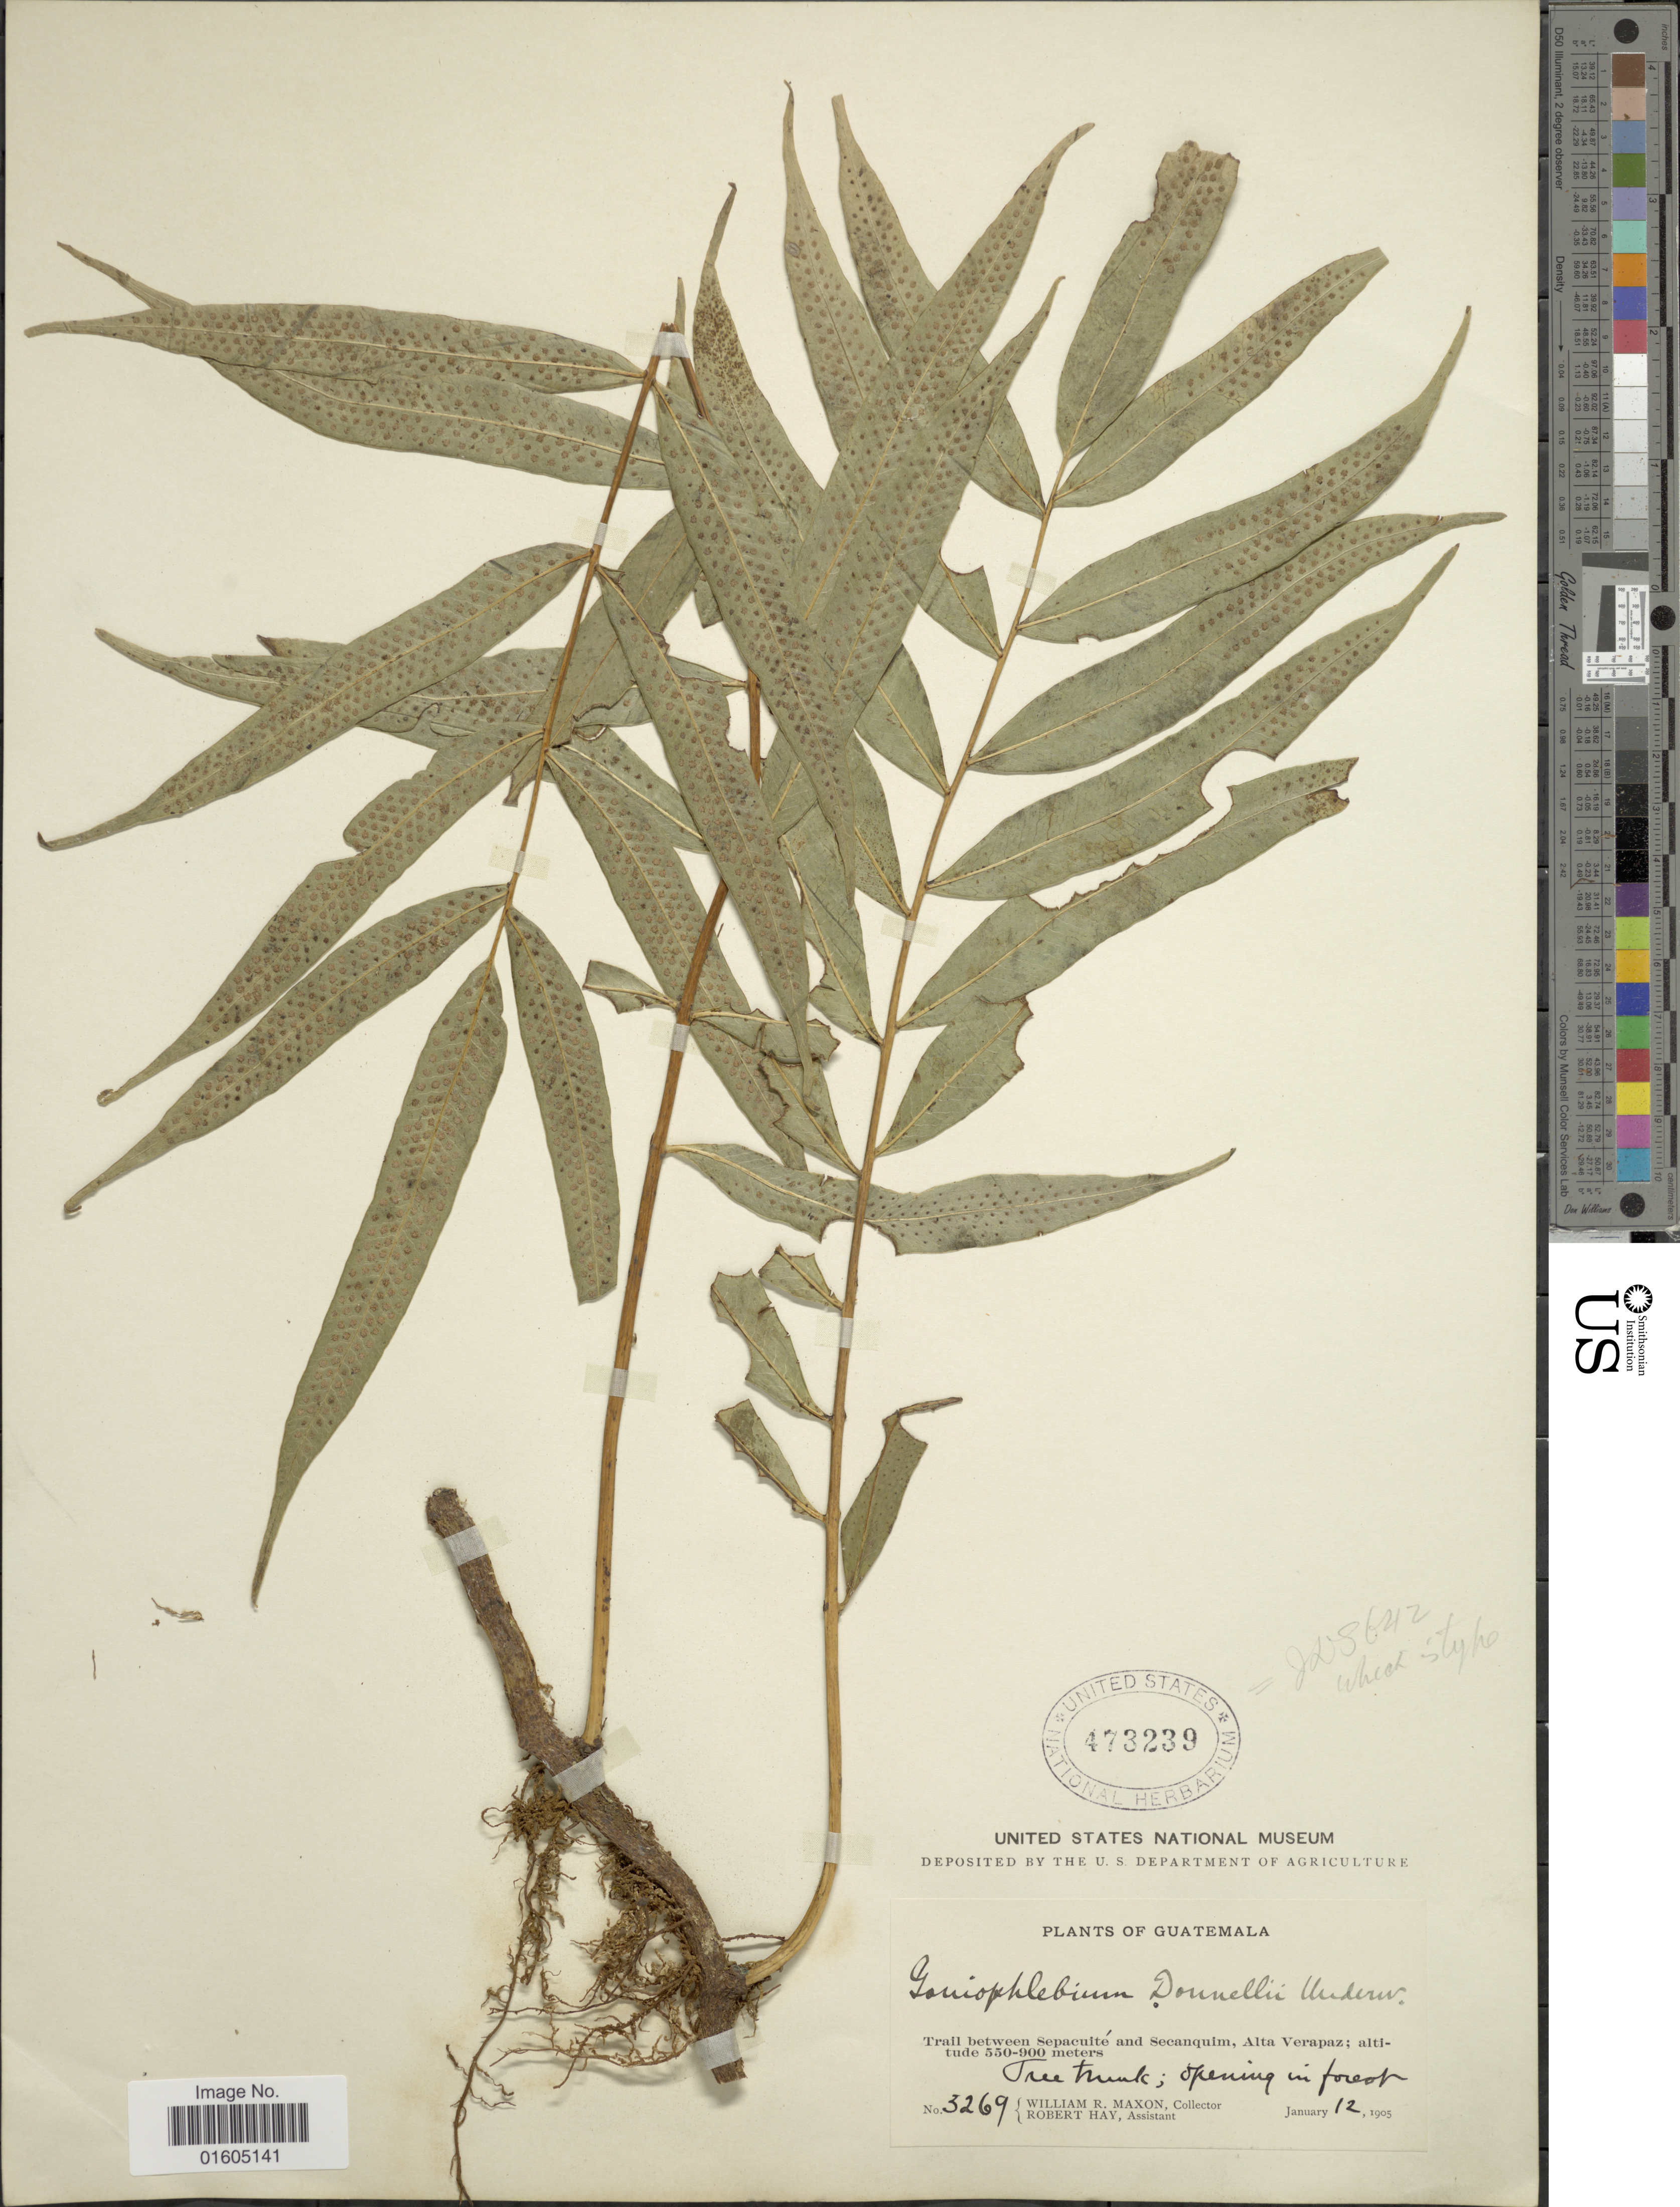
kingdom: Plantae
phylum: Tracheophyta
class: Polypodiopsida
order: Polypodiales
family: Polypodiaceae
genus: Serpocaulon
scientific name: Serpocaulon fraxinifolium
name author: (Jacq.) A.R. Sm.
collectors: W. R. Maxon & R. H. Hay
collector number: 3269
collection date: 1905-01-12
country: Guatemala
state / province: Alta Verapaz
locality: Guatemala. Trail between Sepacuite and Secanquim, ALta Verapaz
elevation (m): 550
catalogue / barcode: US 473239